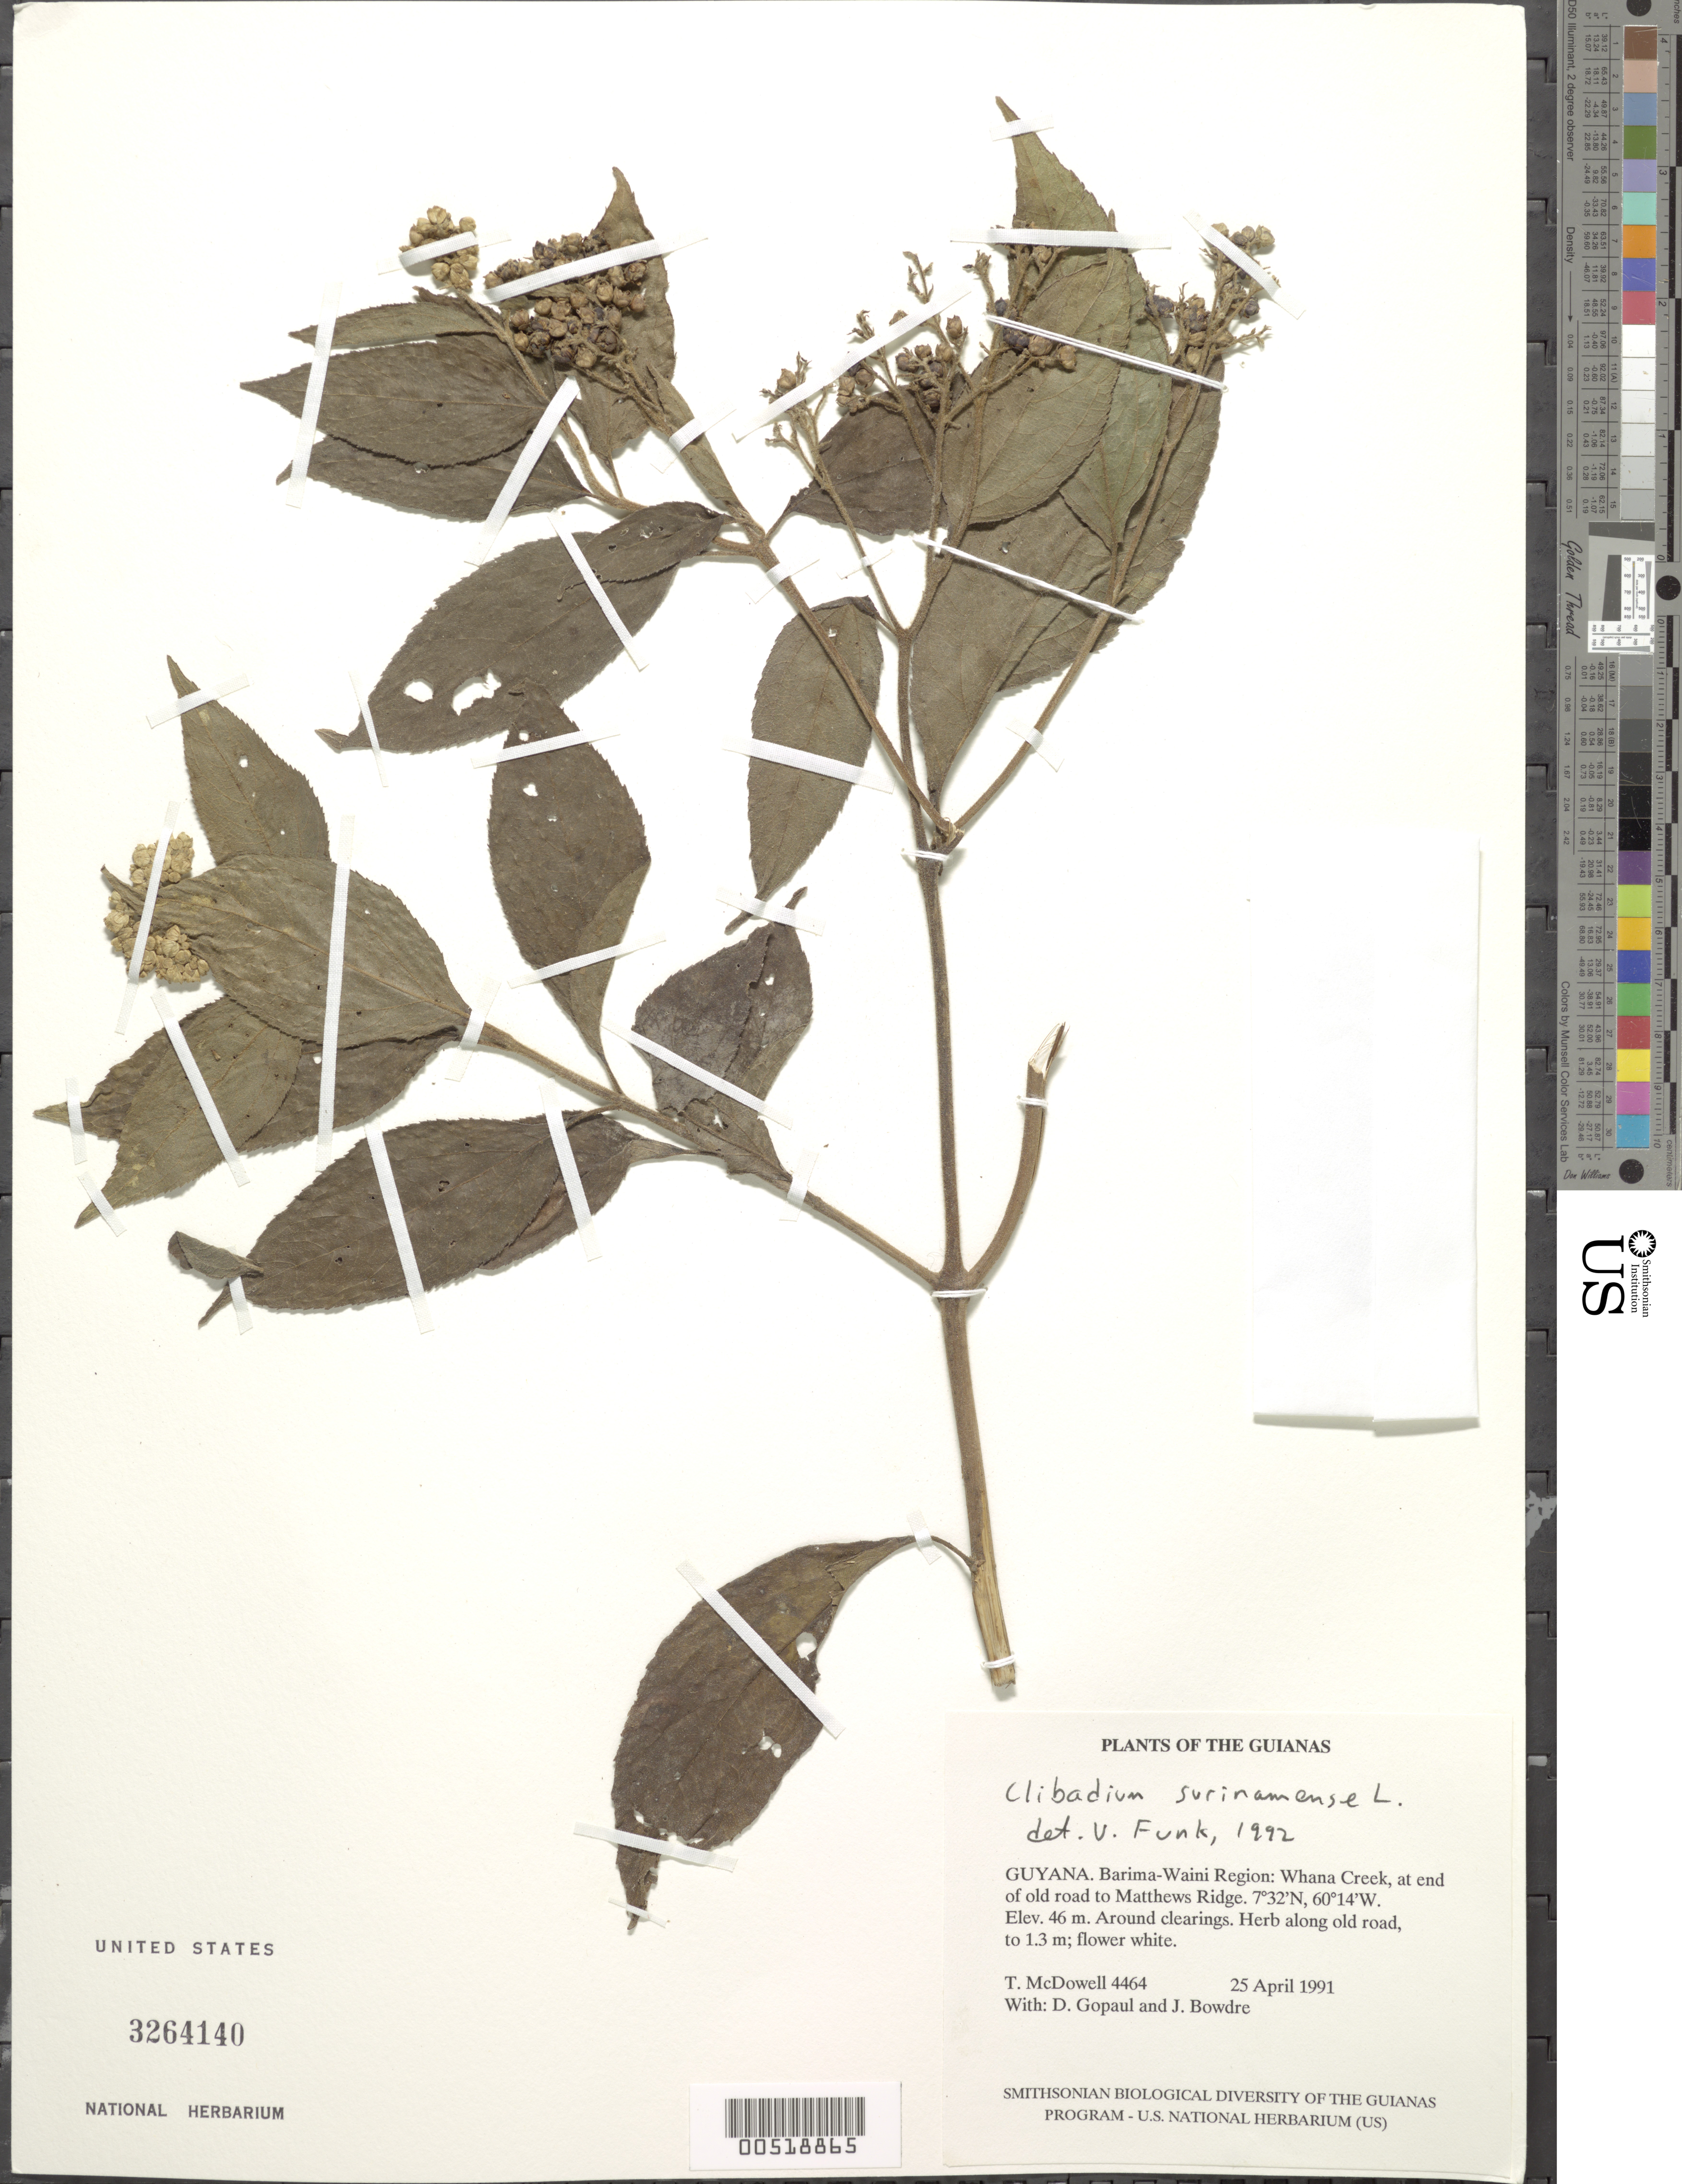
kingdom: Plantae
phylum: Tracheophyta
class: Magnoliopsida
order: Asterales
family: Asteraceae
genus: Clibadium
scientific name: Clibadium surinamense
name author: L.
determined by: Funk, Vicki A., (BOT), Smithsonian Institution - National Museum of Natural History (UNITED STATES)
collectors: T. McDowell, D. Gopaul & J. Bowdre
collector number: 4464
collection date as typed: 25 April 1991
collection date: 1991-04-25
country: Guyana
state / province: Barima-Waini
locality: Whana Creek, at end of old road to Matthews Ridge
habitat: Around clearings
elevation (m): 46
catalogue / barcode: US 3264140